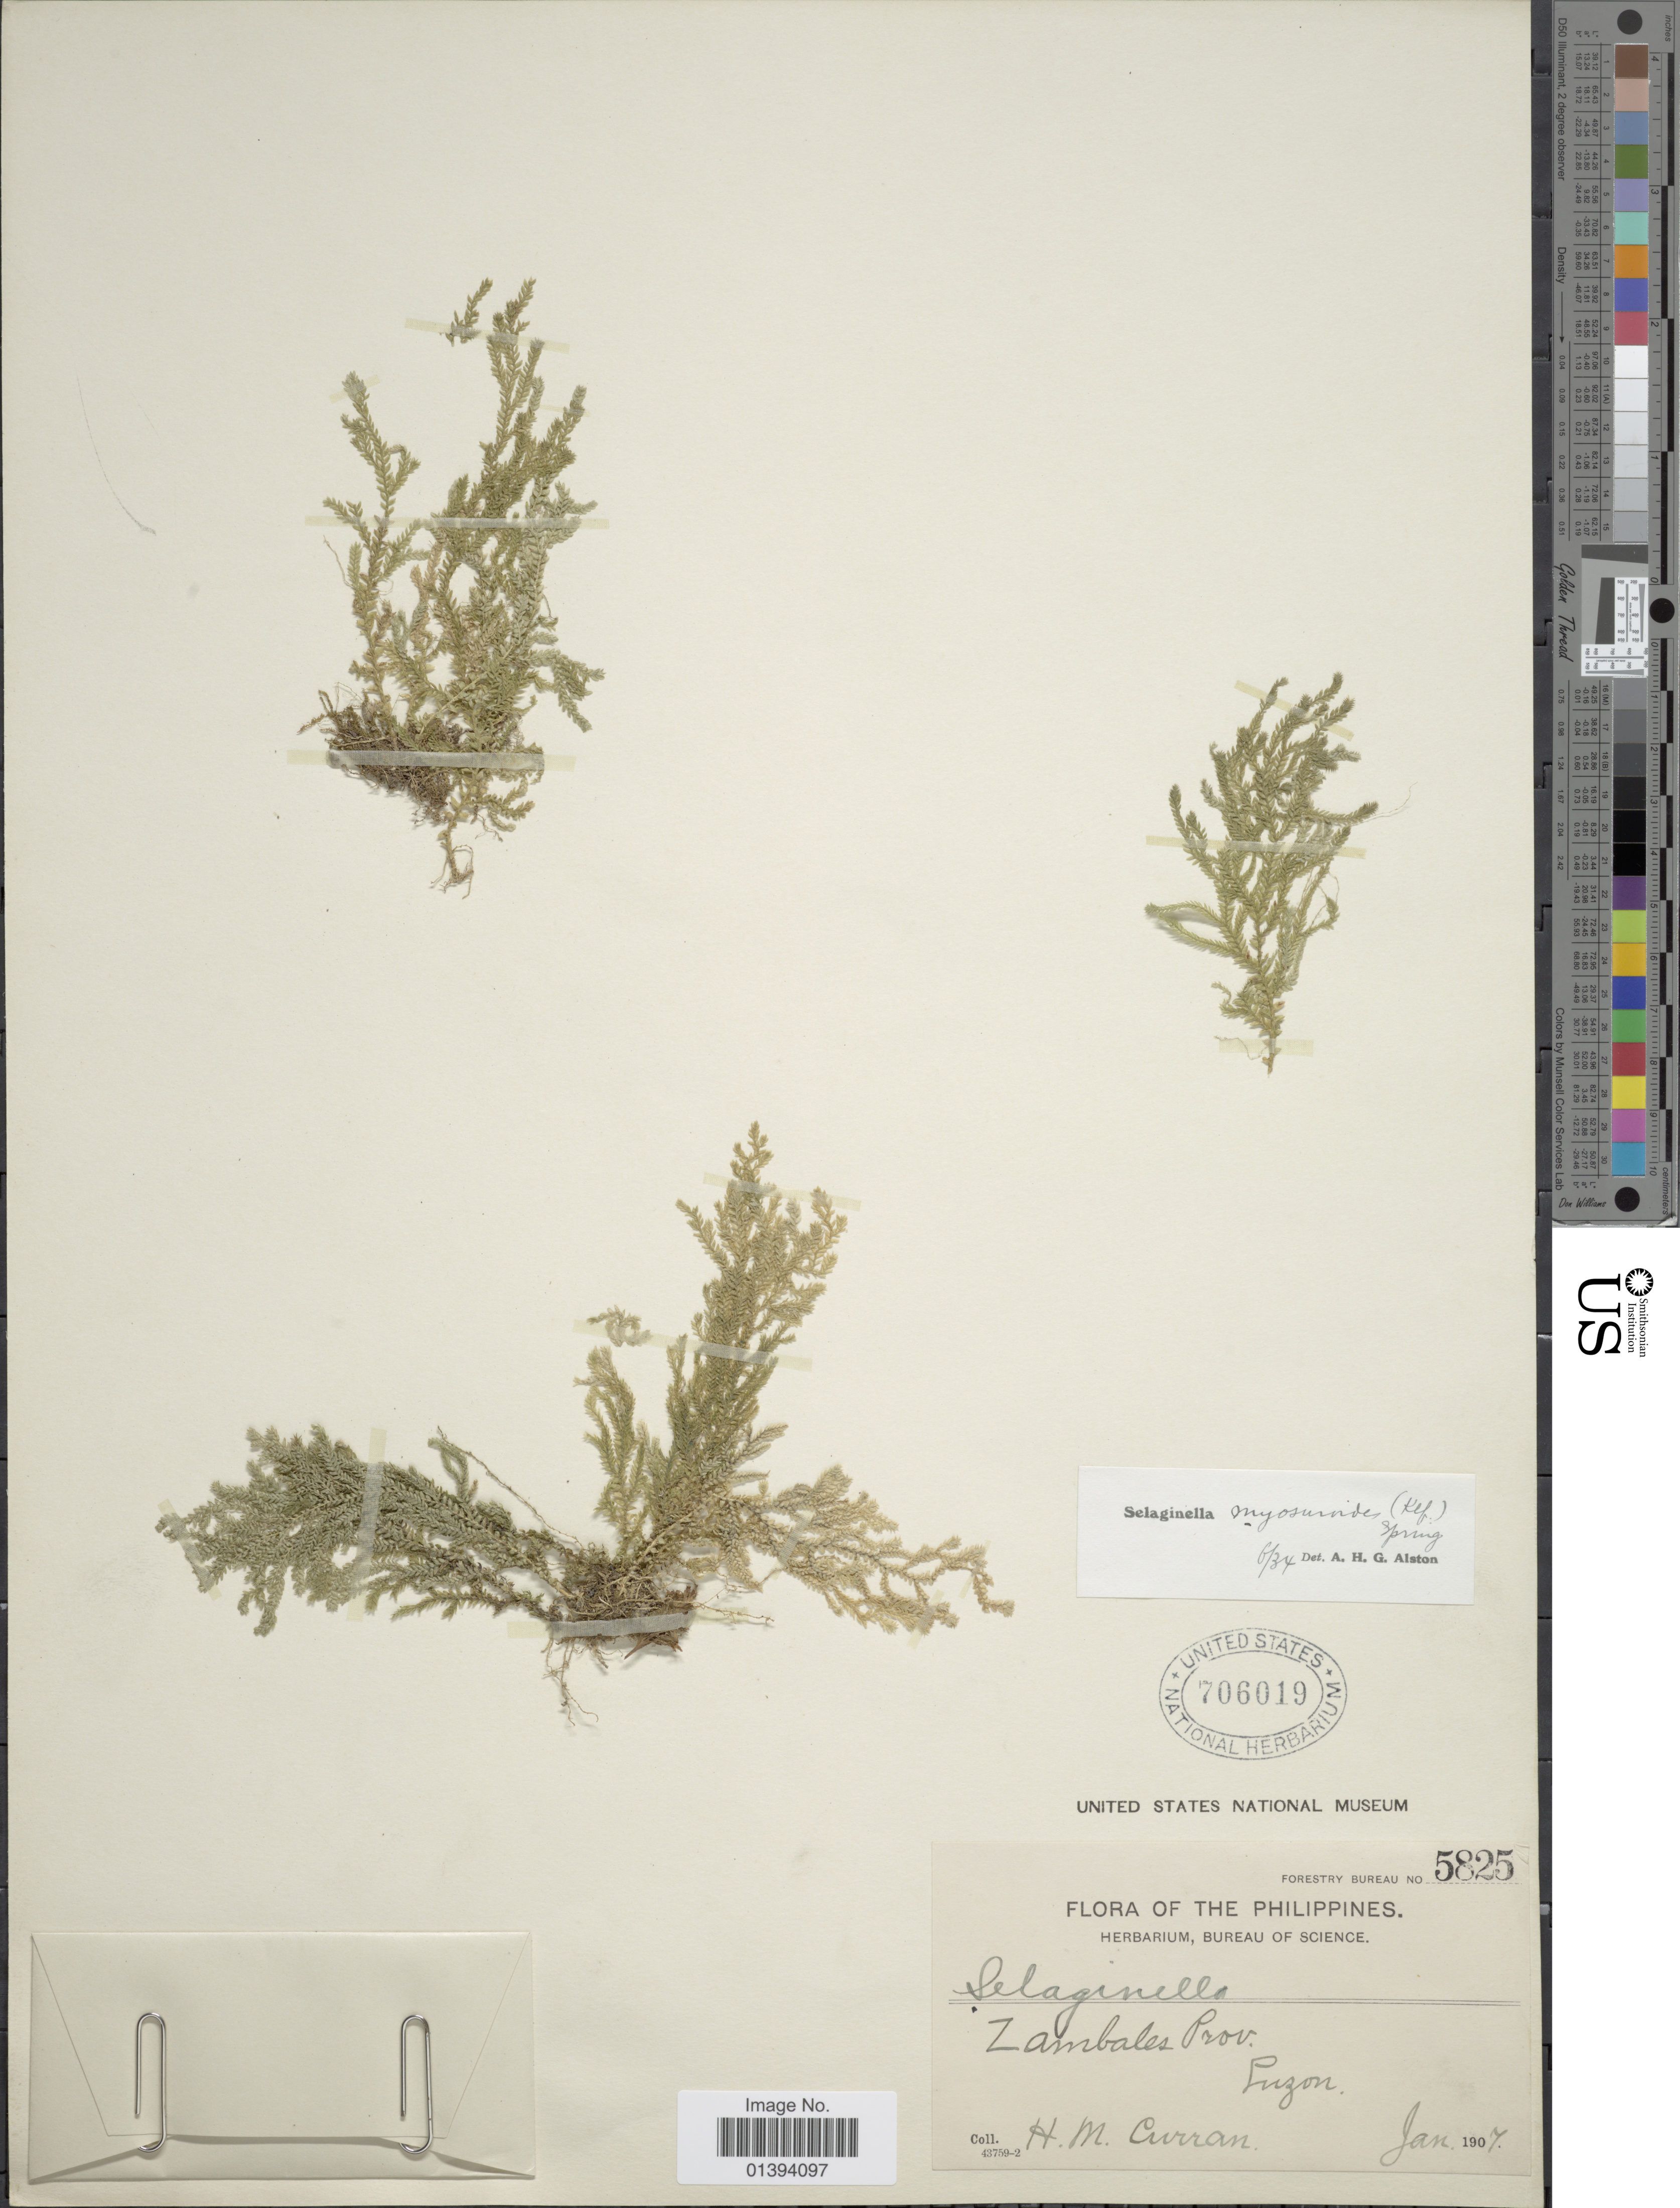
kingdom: Plantae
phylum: Tracheophyta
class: Lycopodiopsida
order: Selaginellales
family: Selaginellaceae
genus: Selaginella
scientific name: Selaginella myosuroides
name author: (Kaulf.) Spring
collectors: H. M. Curran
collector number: Forestry Bureau 5825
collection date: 1907-01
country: Philippines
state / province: Central Luzon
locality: Zambales Prov., Luzon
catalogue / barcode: US 706019